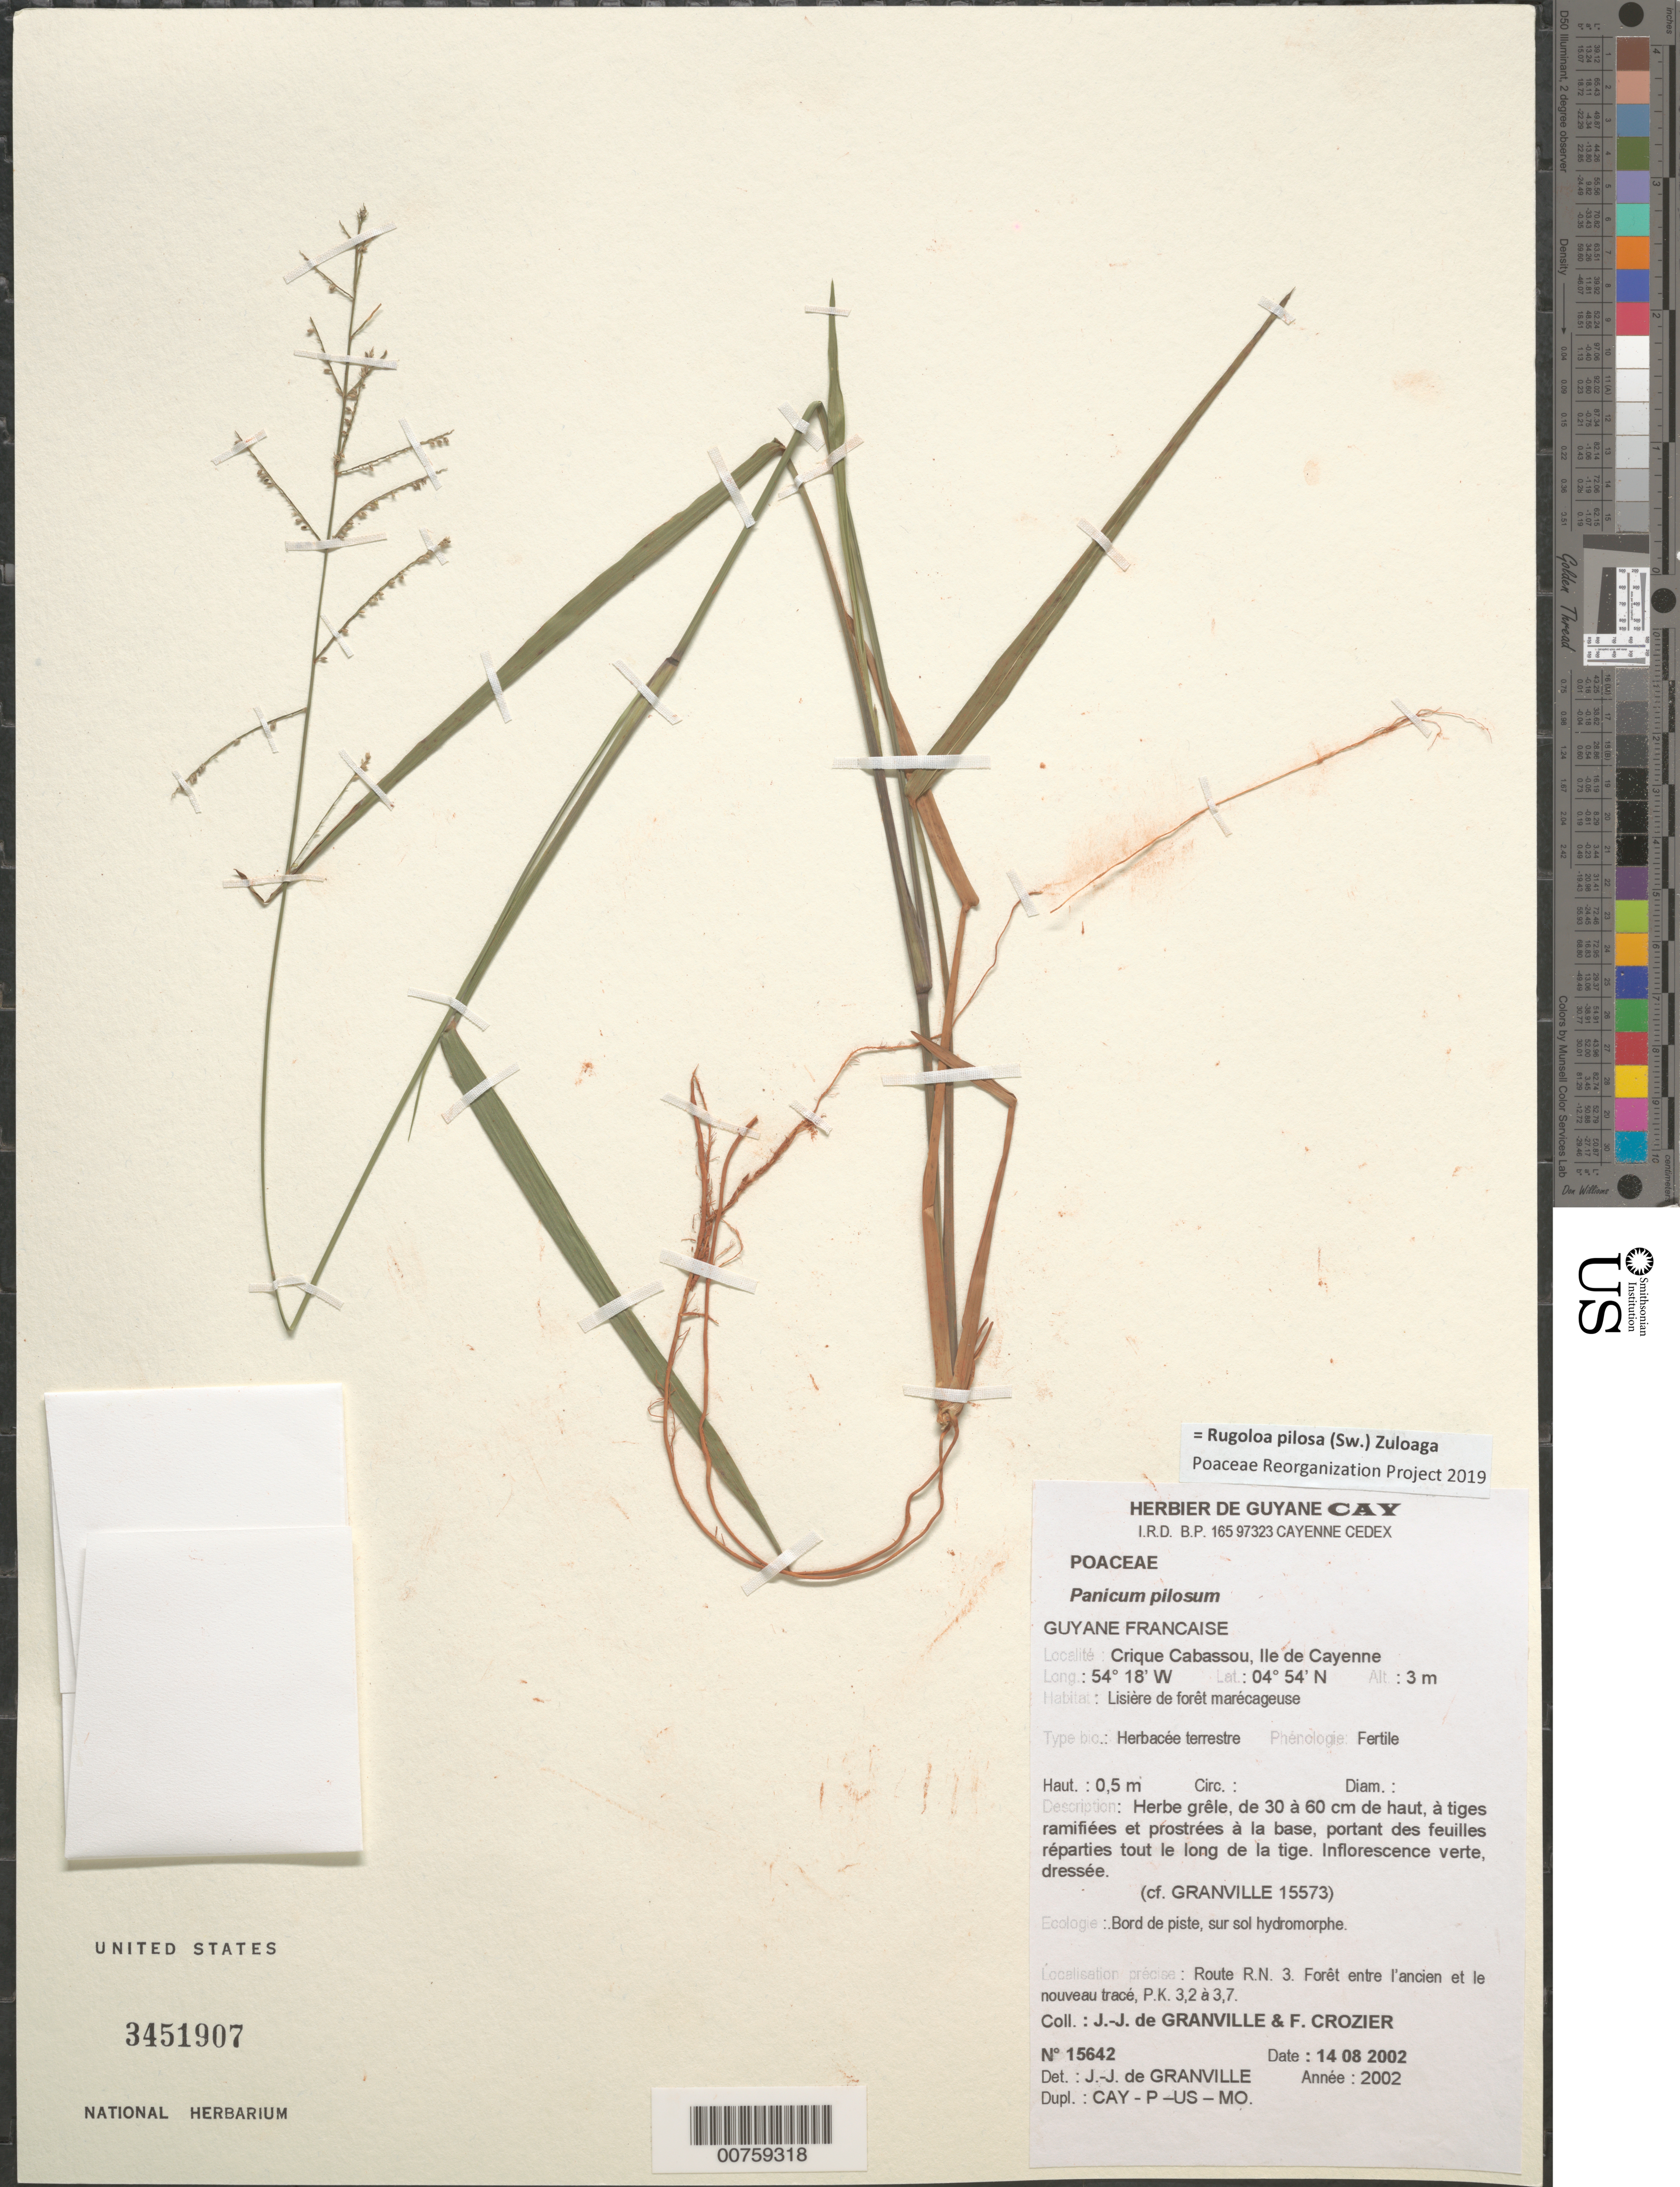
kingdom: Plantae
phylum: Tracheophyta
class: Liliopsida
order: Poales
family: Poaceae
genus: Panicum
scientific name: Panicum pilosum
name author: Sw.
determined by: Granville, J. J. de, (CAY), Institut de Recherche pour le Developpement (IRD) (FRENCH GUIANA)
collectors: J.-J. de Granville & F. Crozier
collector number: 15642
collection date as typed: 14-Aug-02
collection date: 2002-08-14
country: French Guiana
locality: Crique Cabassou, Ile de Cayenne, Route R.N. 3, nouveau trace, PK 3.2-3.7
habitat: Lisière de forêt marécageuse; borde de piste, sur sol hydromorphe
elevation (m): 3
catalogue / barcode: US 3451907